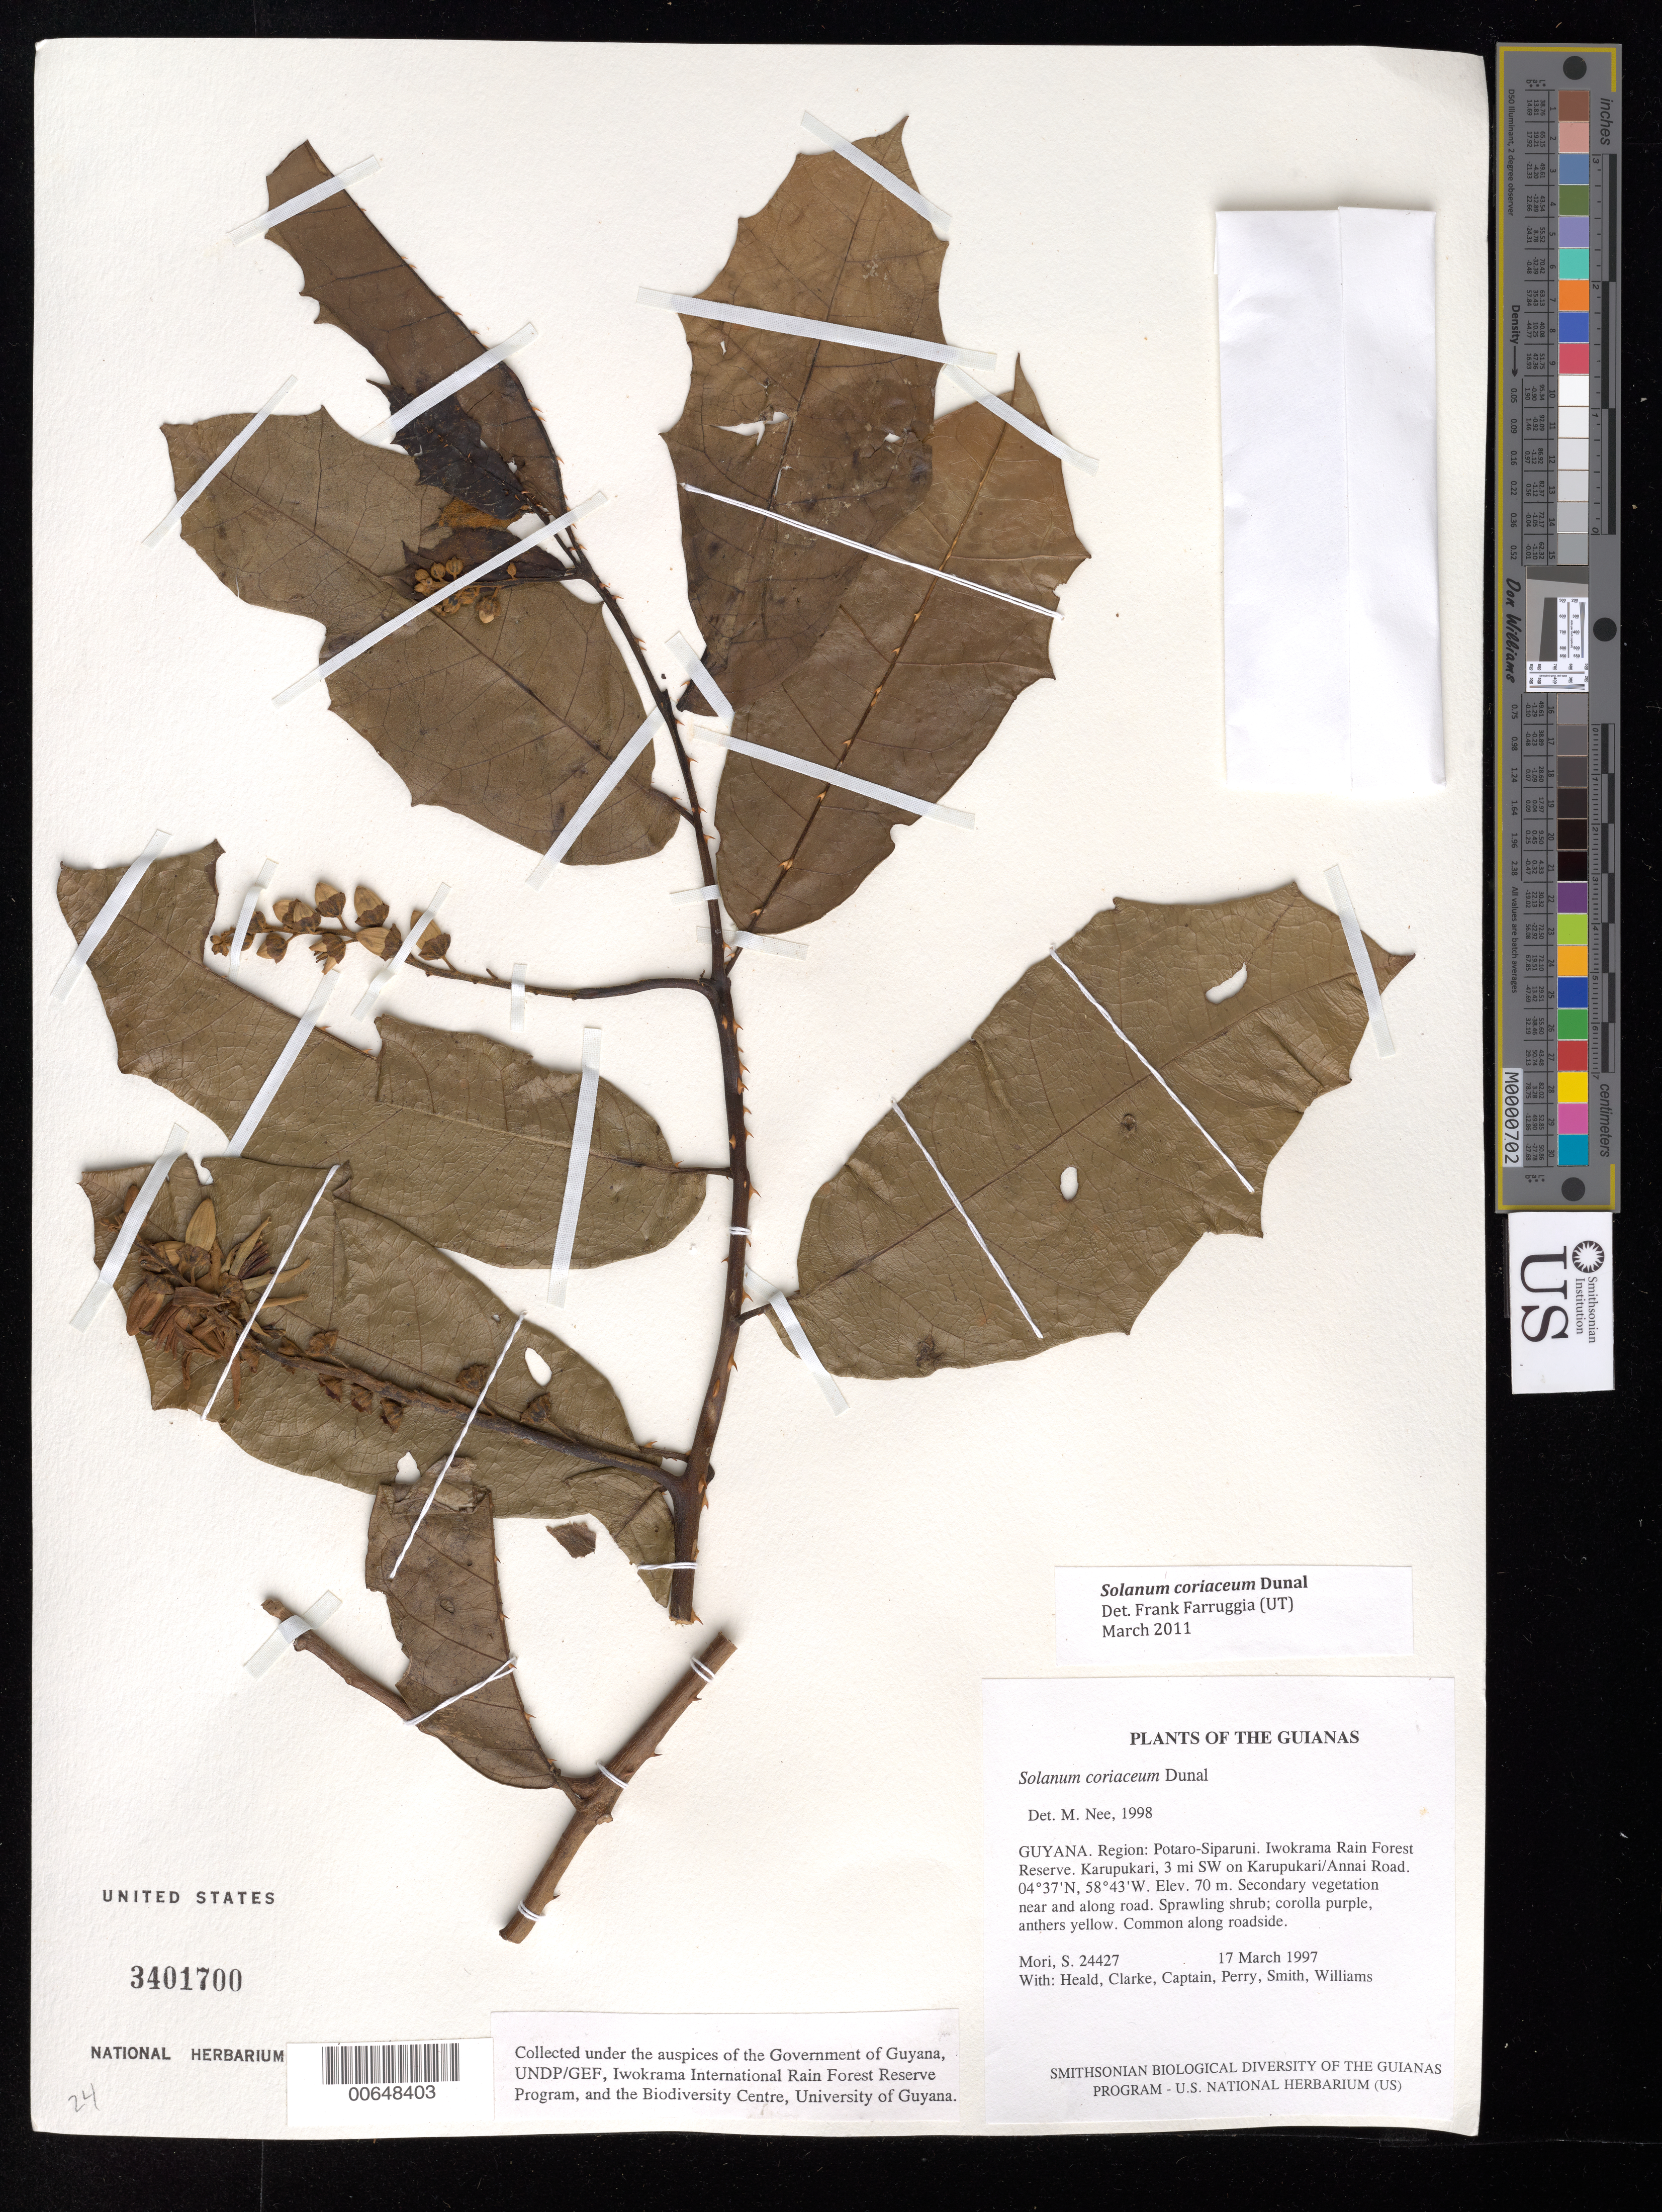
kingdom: Plantae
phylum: Tracheophyta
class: Magnoliopsida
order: Solanales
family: Solanaceae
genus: Solanum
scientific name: Solanum coriaceum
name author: Dunal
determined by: Nee, Michael H.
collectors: S. Mori, -. Heald, Capt. Clarke, -- Perry, -- Smith & -- Williams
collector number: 24427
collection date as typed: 3 Mar 1997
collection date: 1997-03-03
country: Guyana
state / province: Potaro-Siparuni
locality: Iwokrama Rain Forest Reserve. Karupukari, 3 mi SW on Karupukari/Annai Road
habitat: Secondary vegetation near and along road. Common along roadside.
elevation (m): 70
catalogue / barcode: US 3401700